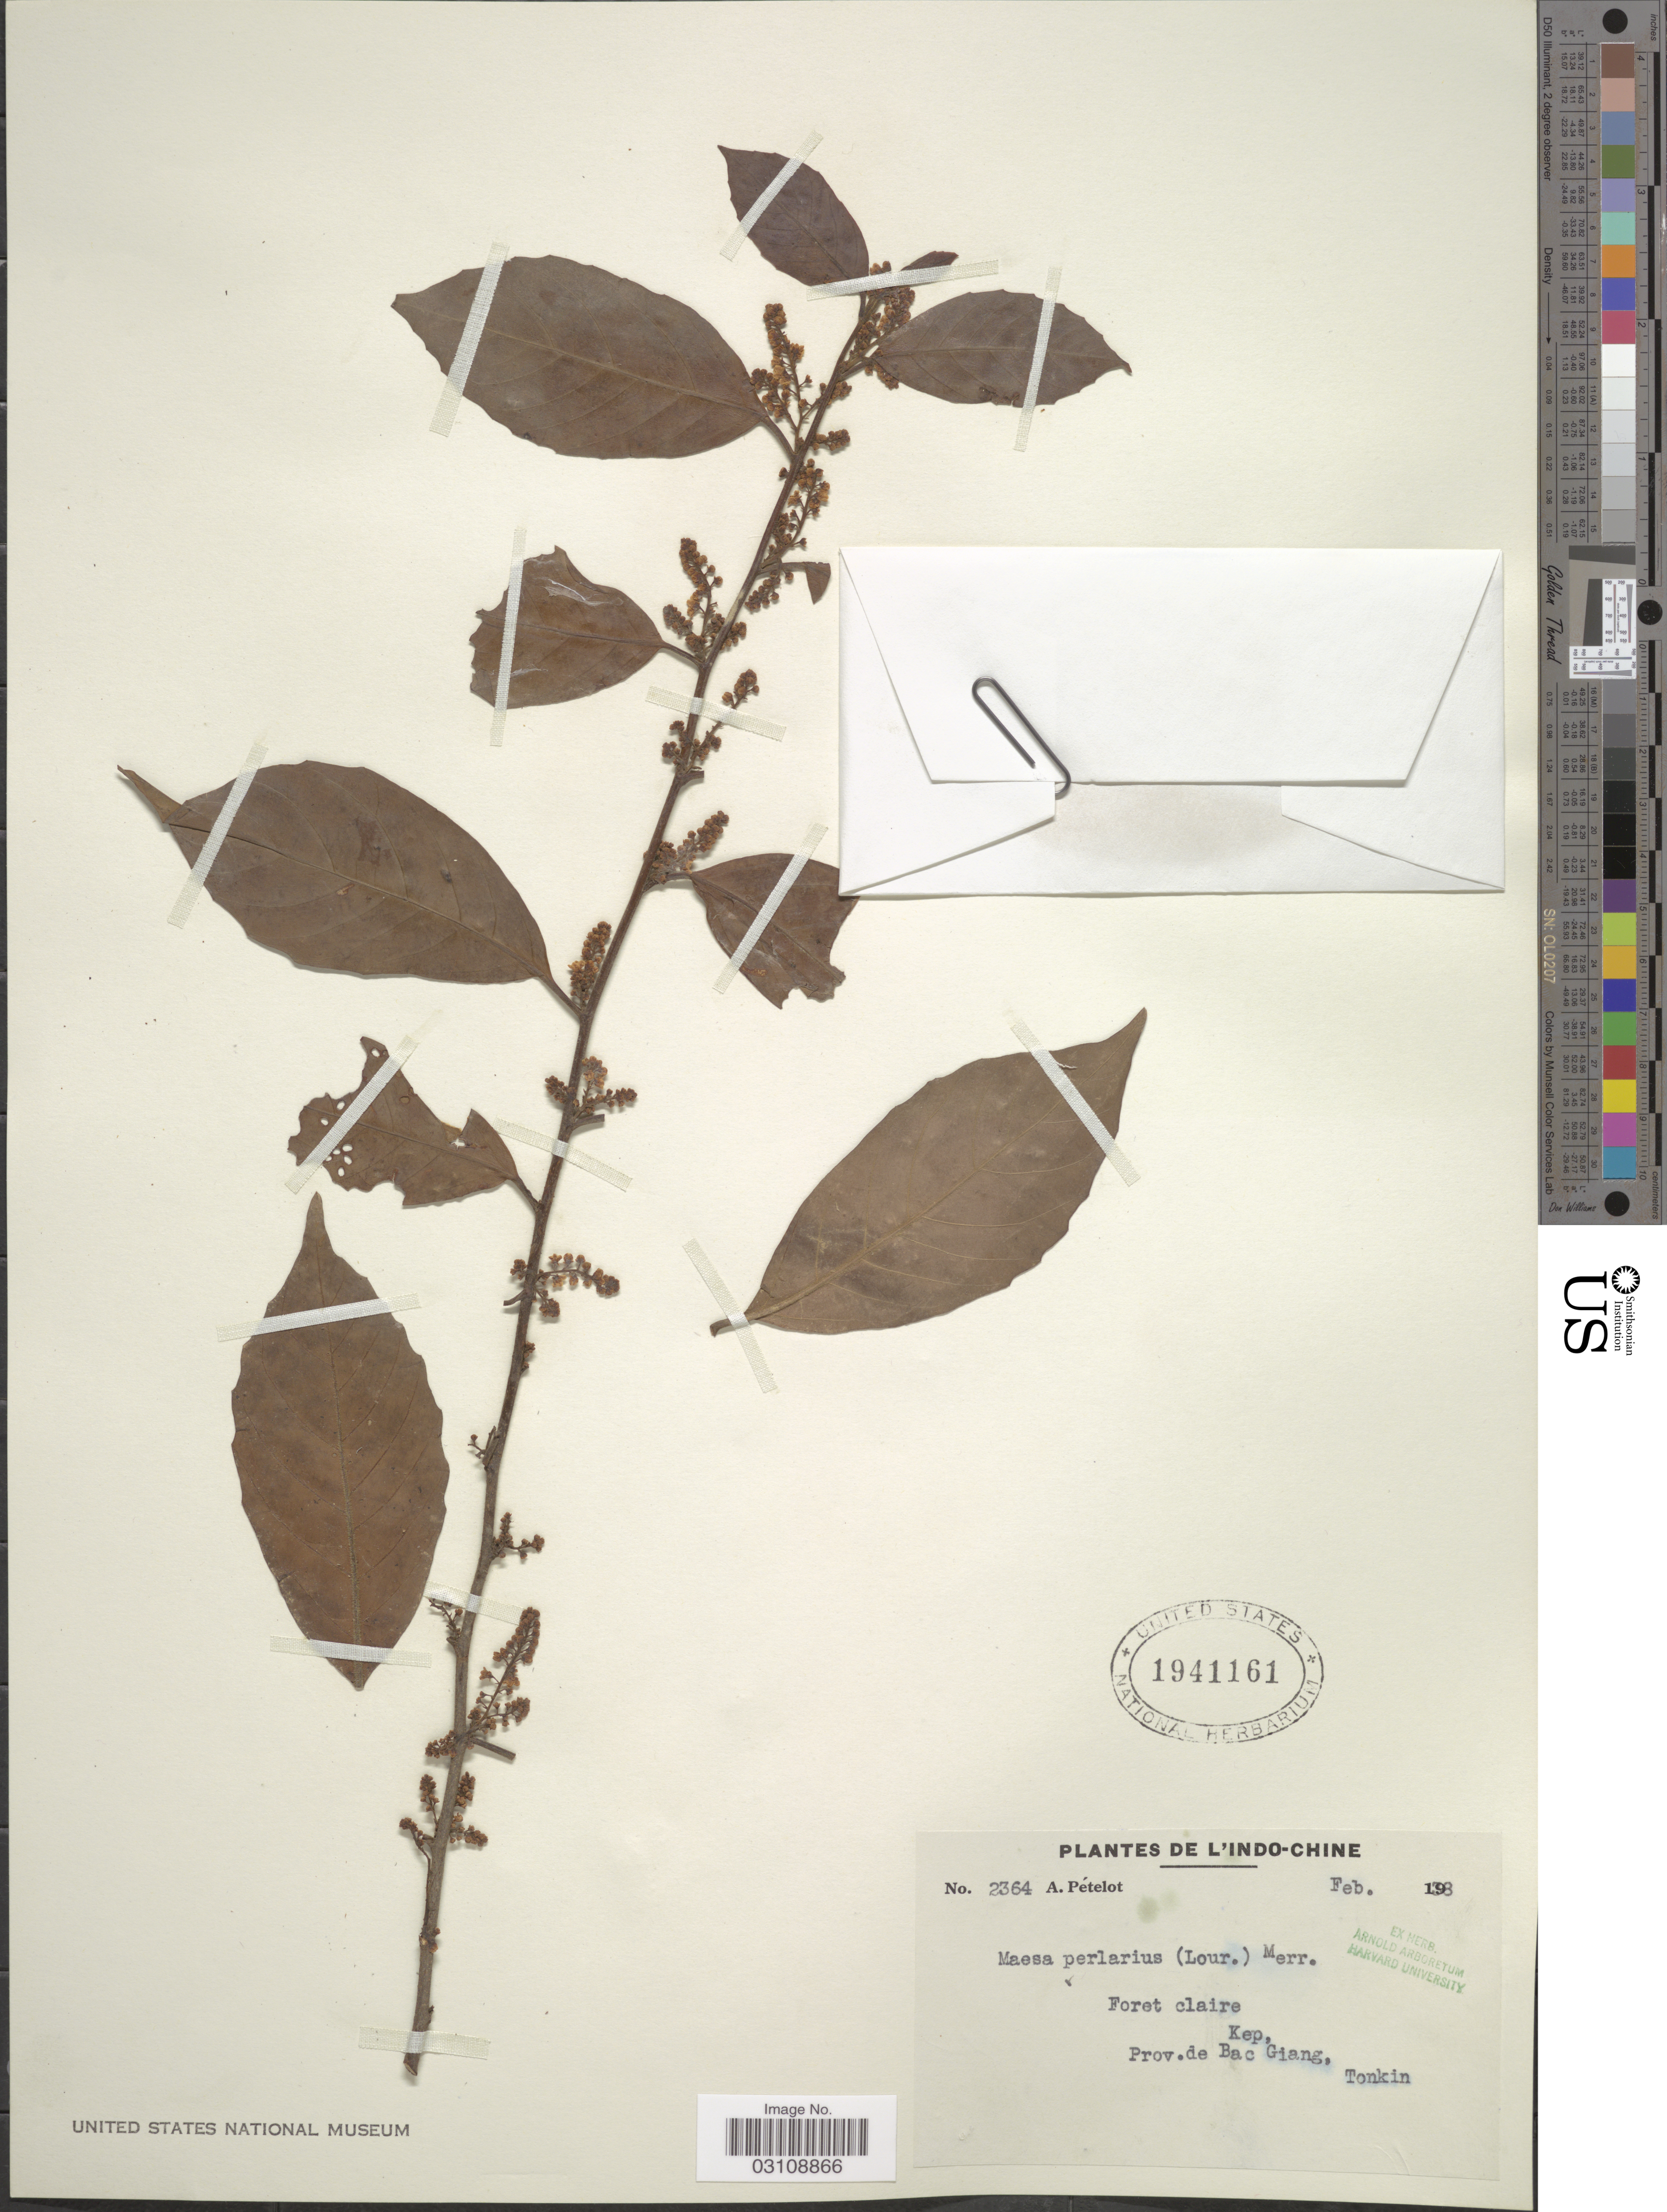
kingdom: Plantae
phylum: Tracheophyta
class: Magnoliopsida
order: Ericales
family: Primulaceae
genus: Maesa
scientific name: Maesa perlaria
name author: (Lour.) Merr.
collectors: A. Petelot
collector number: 2364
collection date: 1938-02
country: Vietnam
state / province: Bac Giang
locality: L'Indo-Chine. Foret claire. Kep, Prov. de Bac Giang, Tonkin.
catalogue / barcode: US 1941161